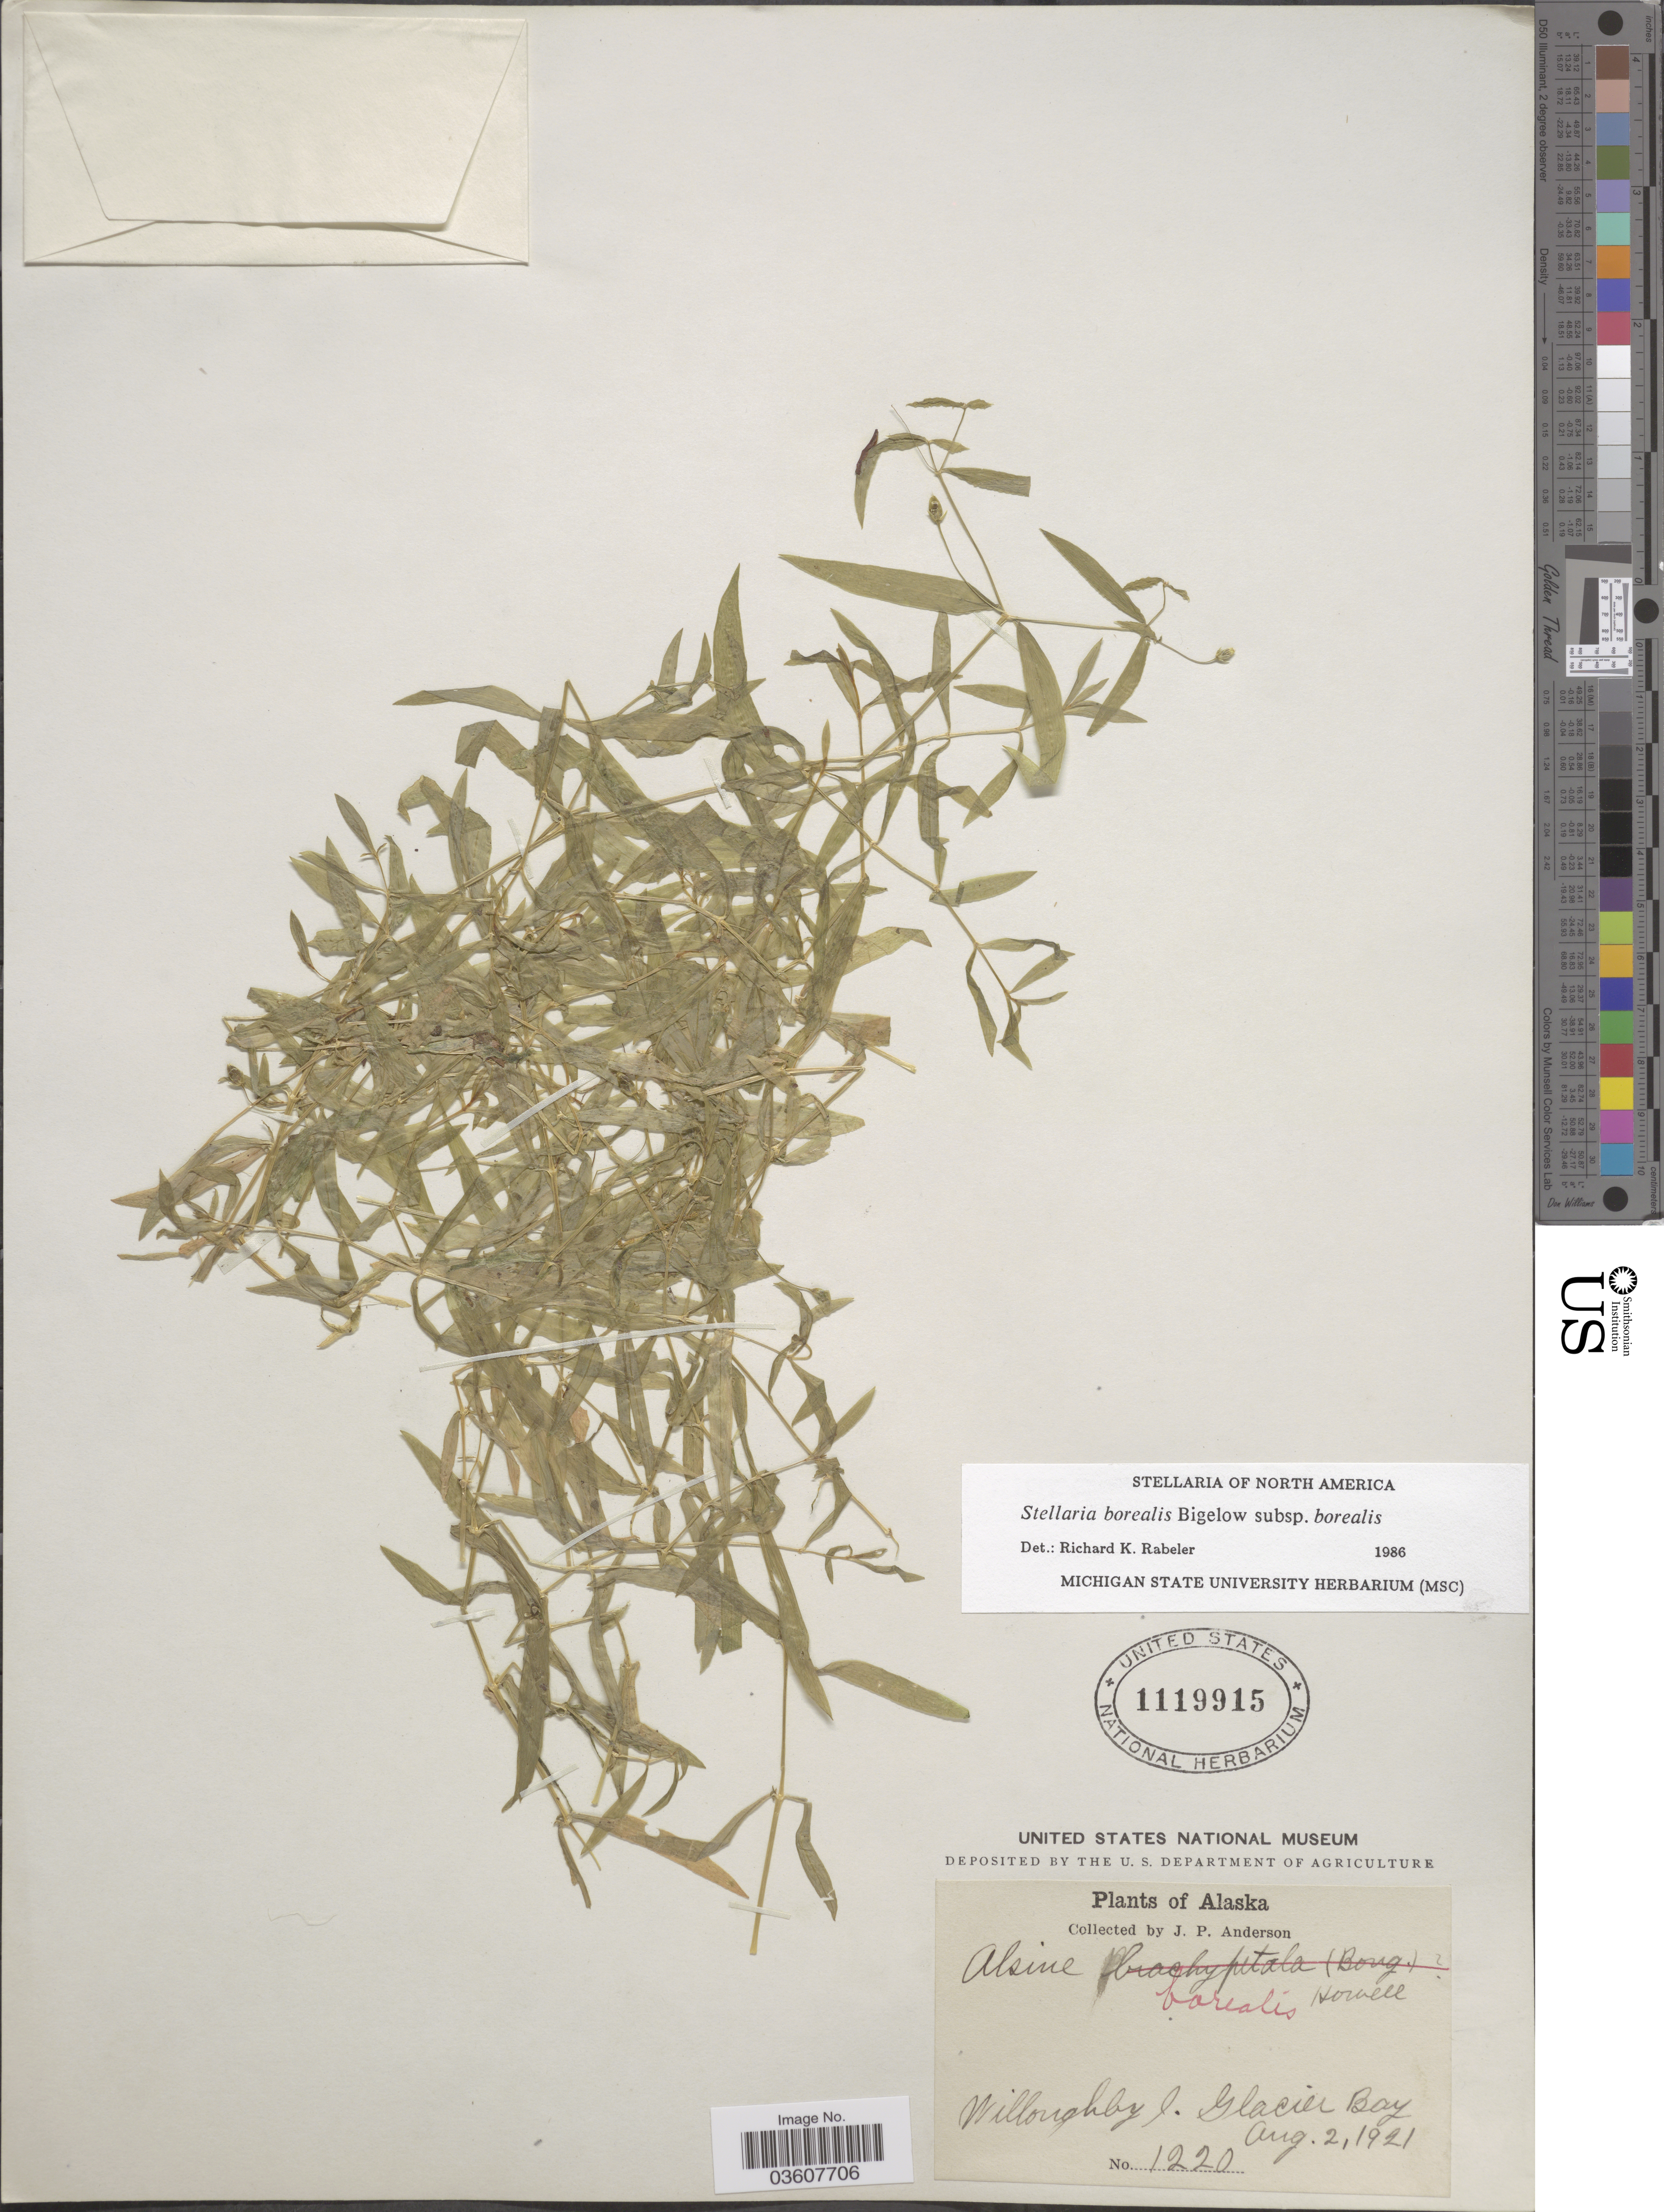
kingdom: Plantae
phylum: Tracheophyta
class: Magnoliopsida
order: Caryophyllales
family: Caryophyllaceae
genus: Stellaria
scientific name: Stellaria borealis subsp. borealis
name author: Bigelow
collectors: J. P. Anderson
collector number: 1220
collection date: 1921-08-02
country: United States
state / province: Alaska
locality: Willoughby I. Glacier Bay.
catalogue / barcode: US 1119915